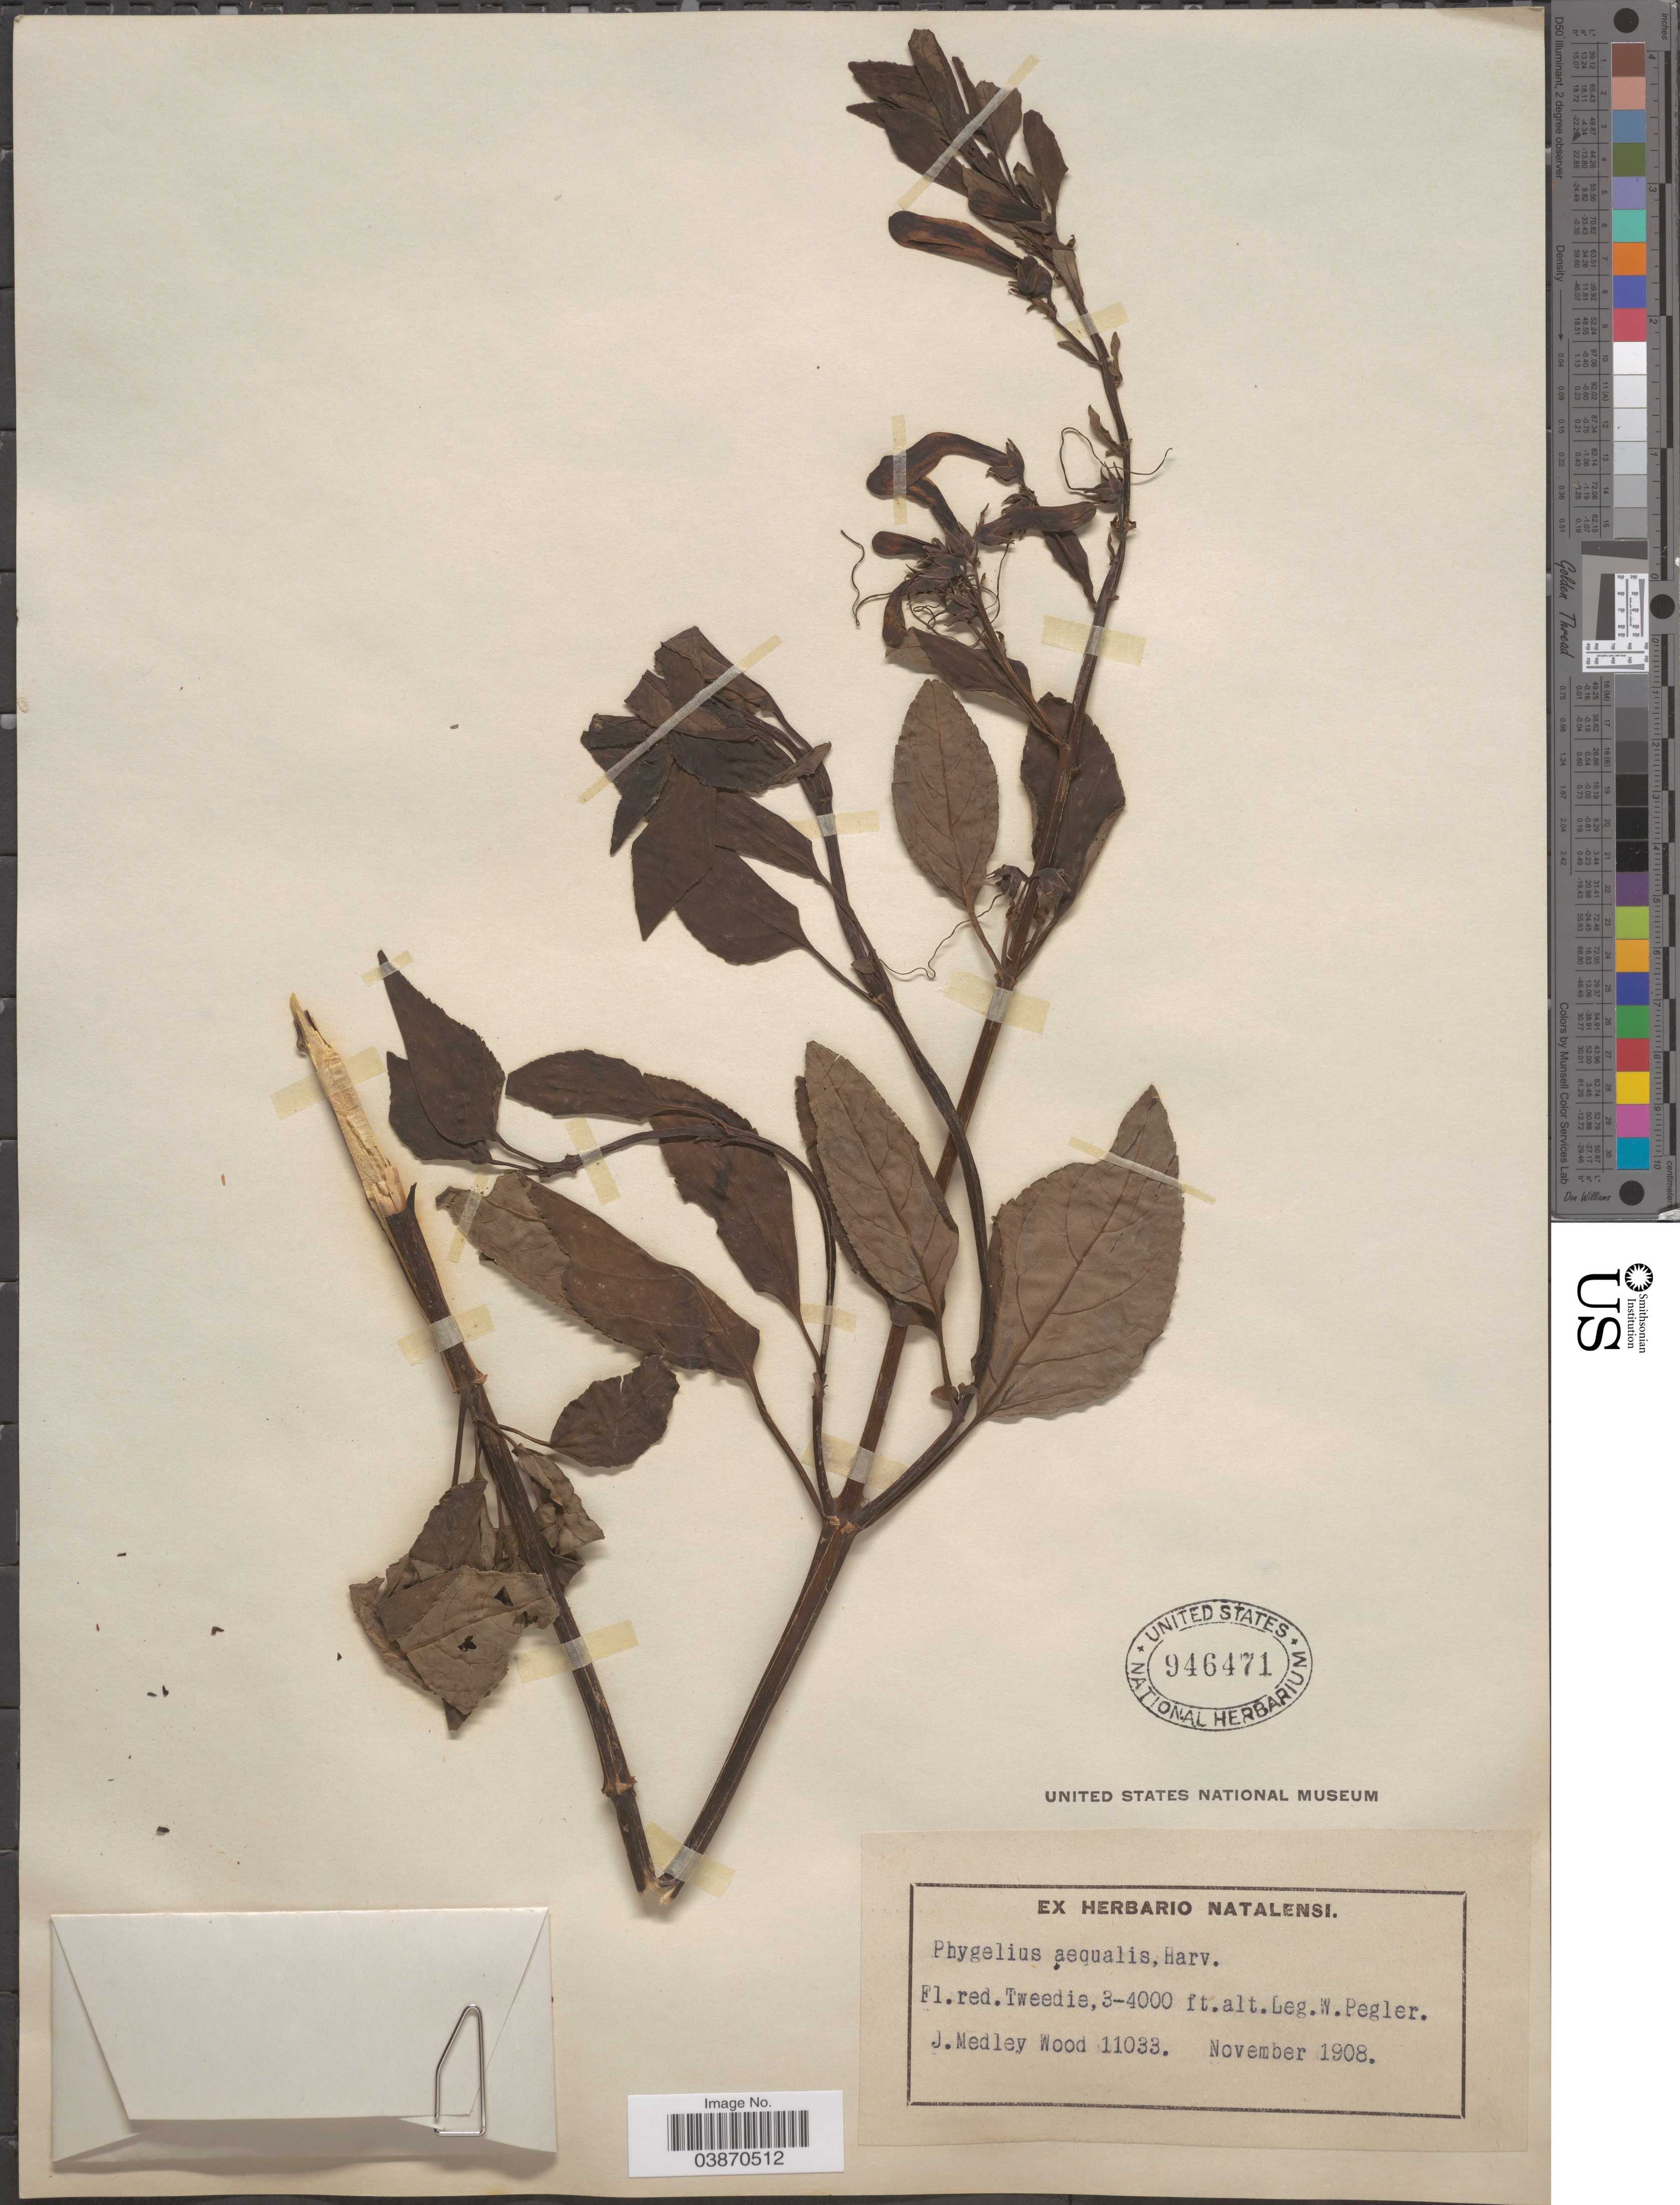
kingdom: Plantae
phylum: Tracheophyta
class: Magnoliopsida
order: Lamiales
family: Scrophulariaceae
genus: Phygelius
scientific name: Phygelius aequalis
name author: Harv. ex Hiern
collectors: W. Pegler & J. Medley Wood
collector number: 11033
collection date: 1908-11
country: South Africa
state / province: KwaZulu-Natal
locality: Tweedie.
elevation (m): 914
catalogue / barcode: US 946471